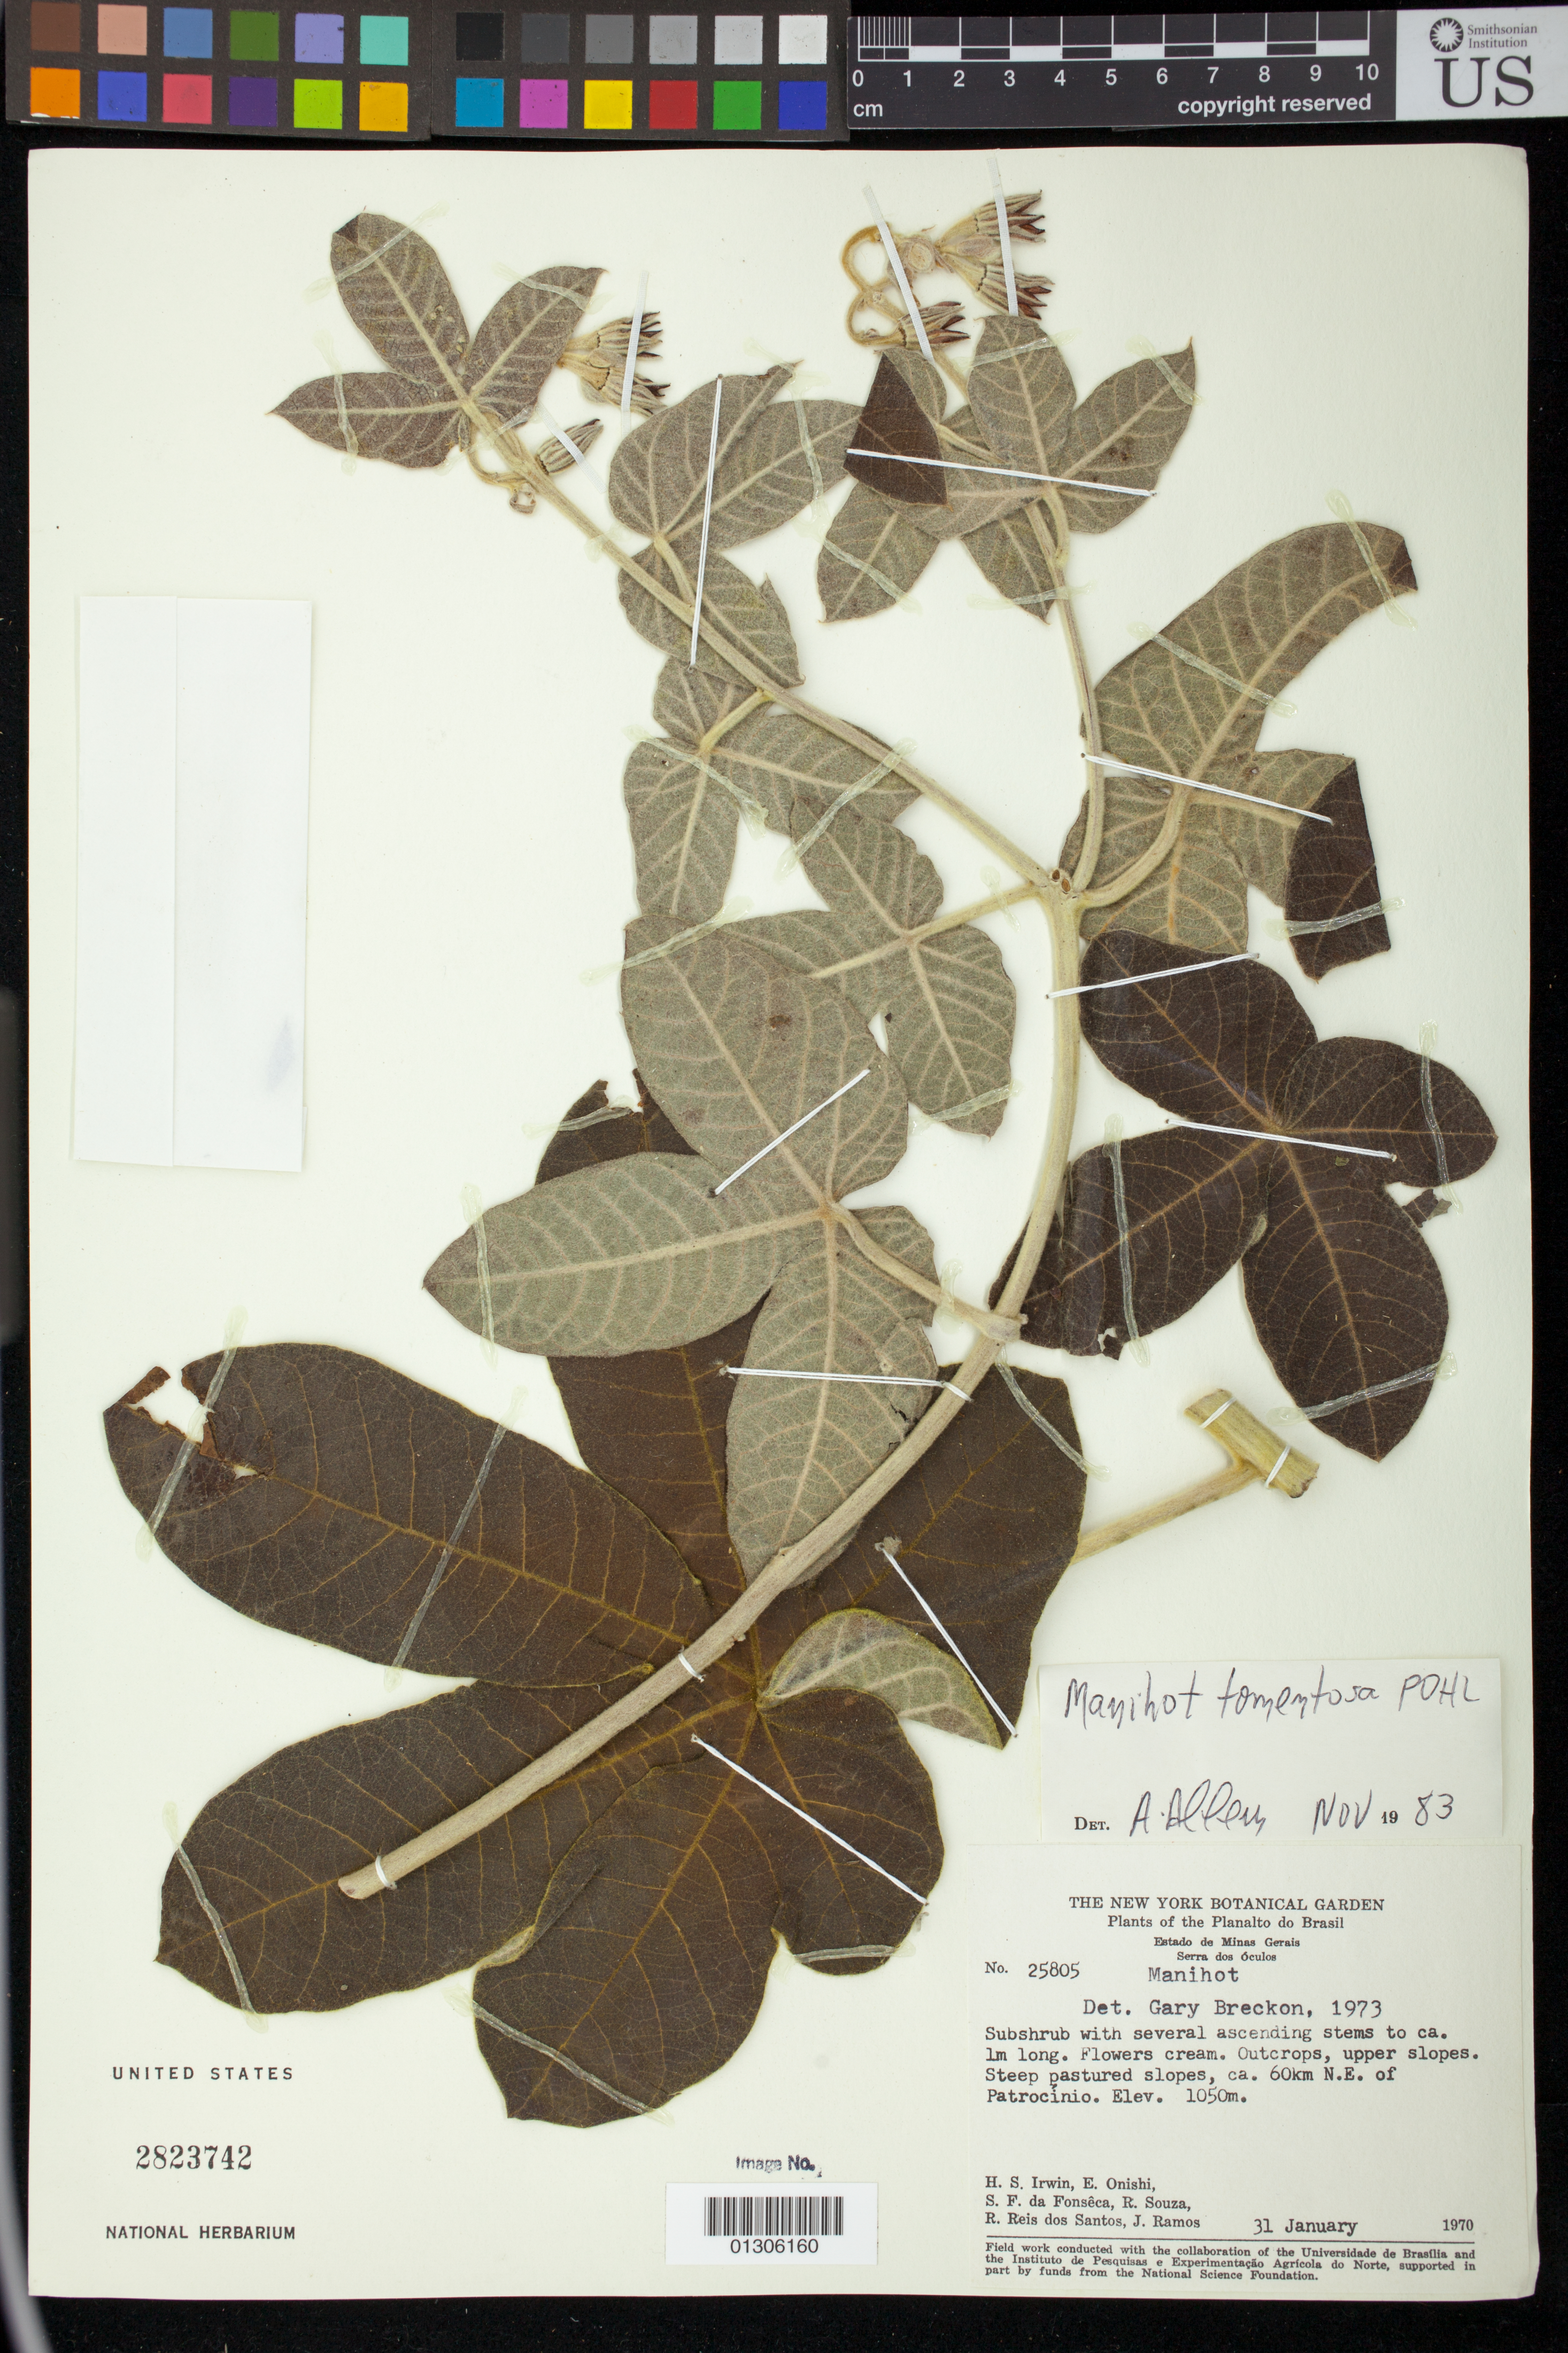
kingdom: Plantae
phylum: Tracheophyta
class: Magnoliopsida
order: Malpighiales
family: Euphorbiaceae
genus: Manihot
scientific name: Manihot tomentosa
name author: Pohl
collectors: H. Irwin, E. Onishi, S. Fonseca, R. Souza, R. Reis dos Santos & J. Ramos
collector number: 25805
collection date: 1970-01-31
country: Brazil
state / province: Minas Gerais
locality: Serra dos Oculos. 60km N.E. of Patrocinio.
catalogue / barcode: US 2823742